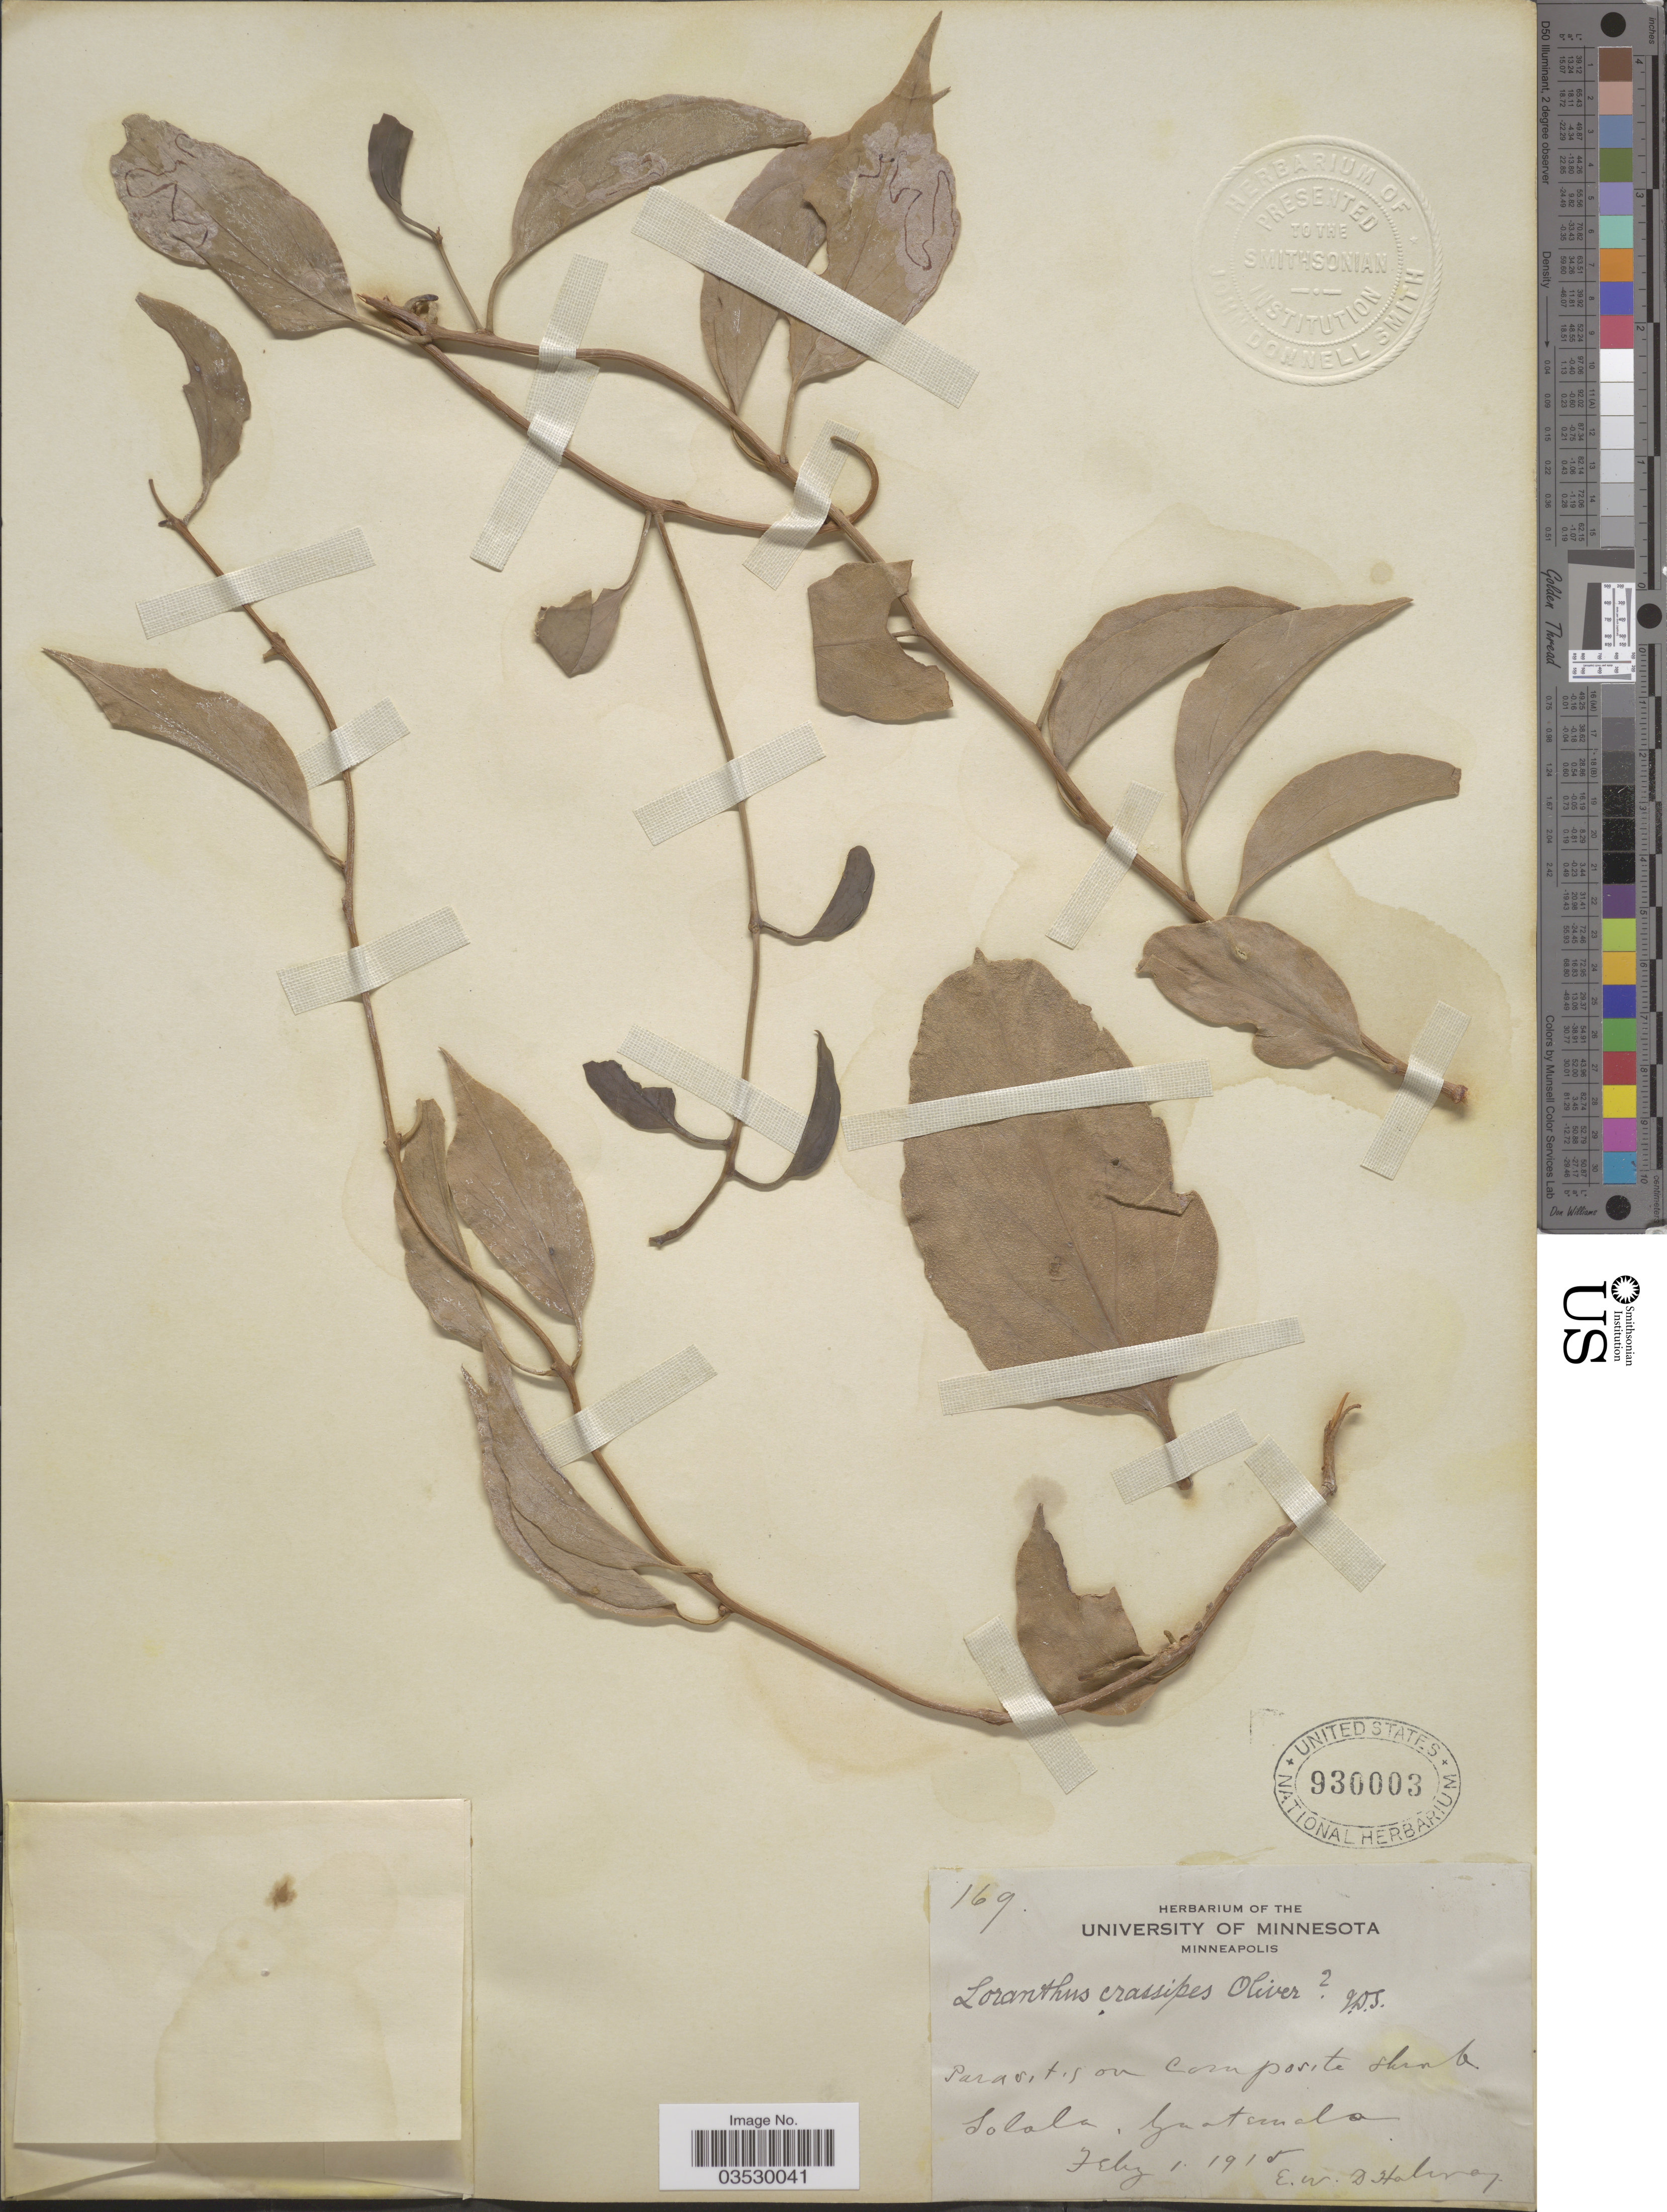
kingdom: Plantae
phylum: Tracheophyta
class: Magnoliopsida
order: Santalales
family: Loranthaceae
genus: Struthanthus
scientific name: Struthanthus marginatus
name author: (Desr.) Blume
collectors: E. W. D. Holway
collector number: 169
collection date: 1915-02-01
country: Guatemala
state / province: Sololá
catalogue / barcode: US 930003